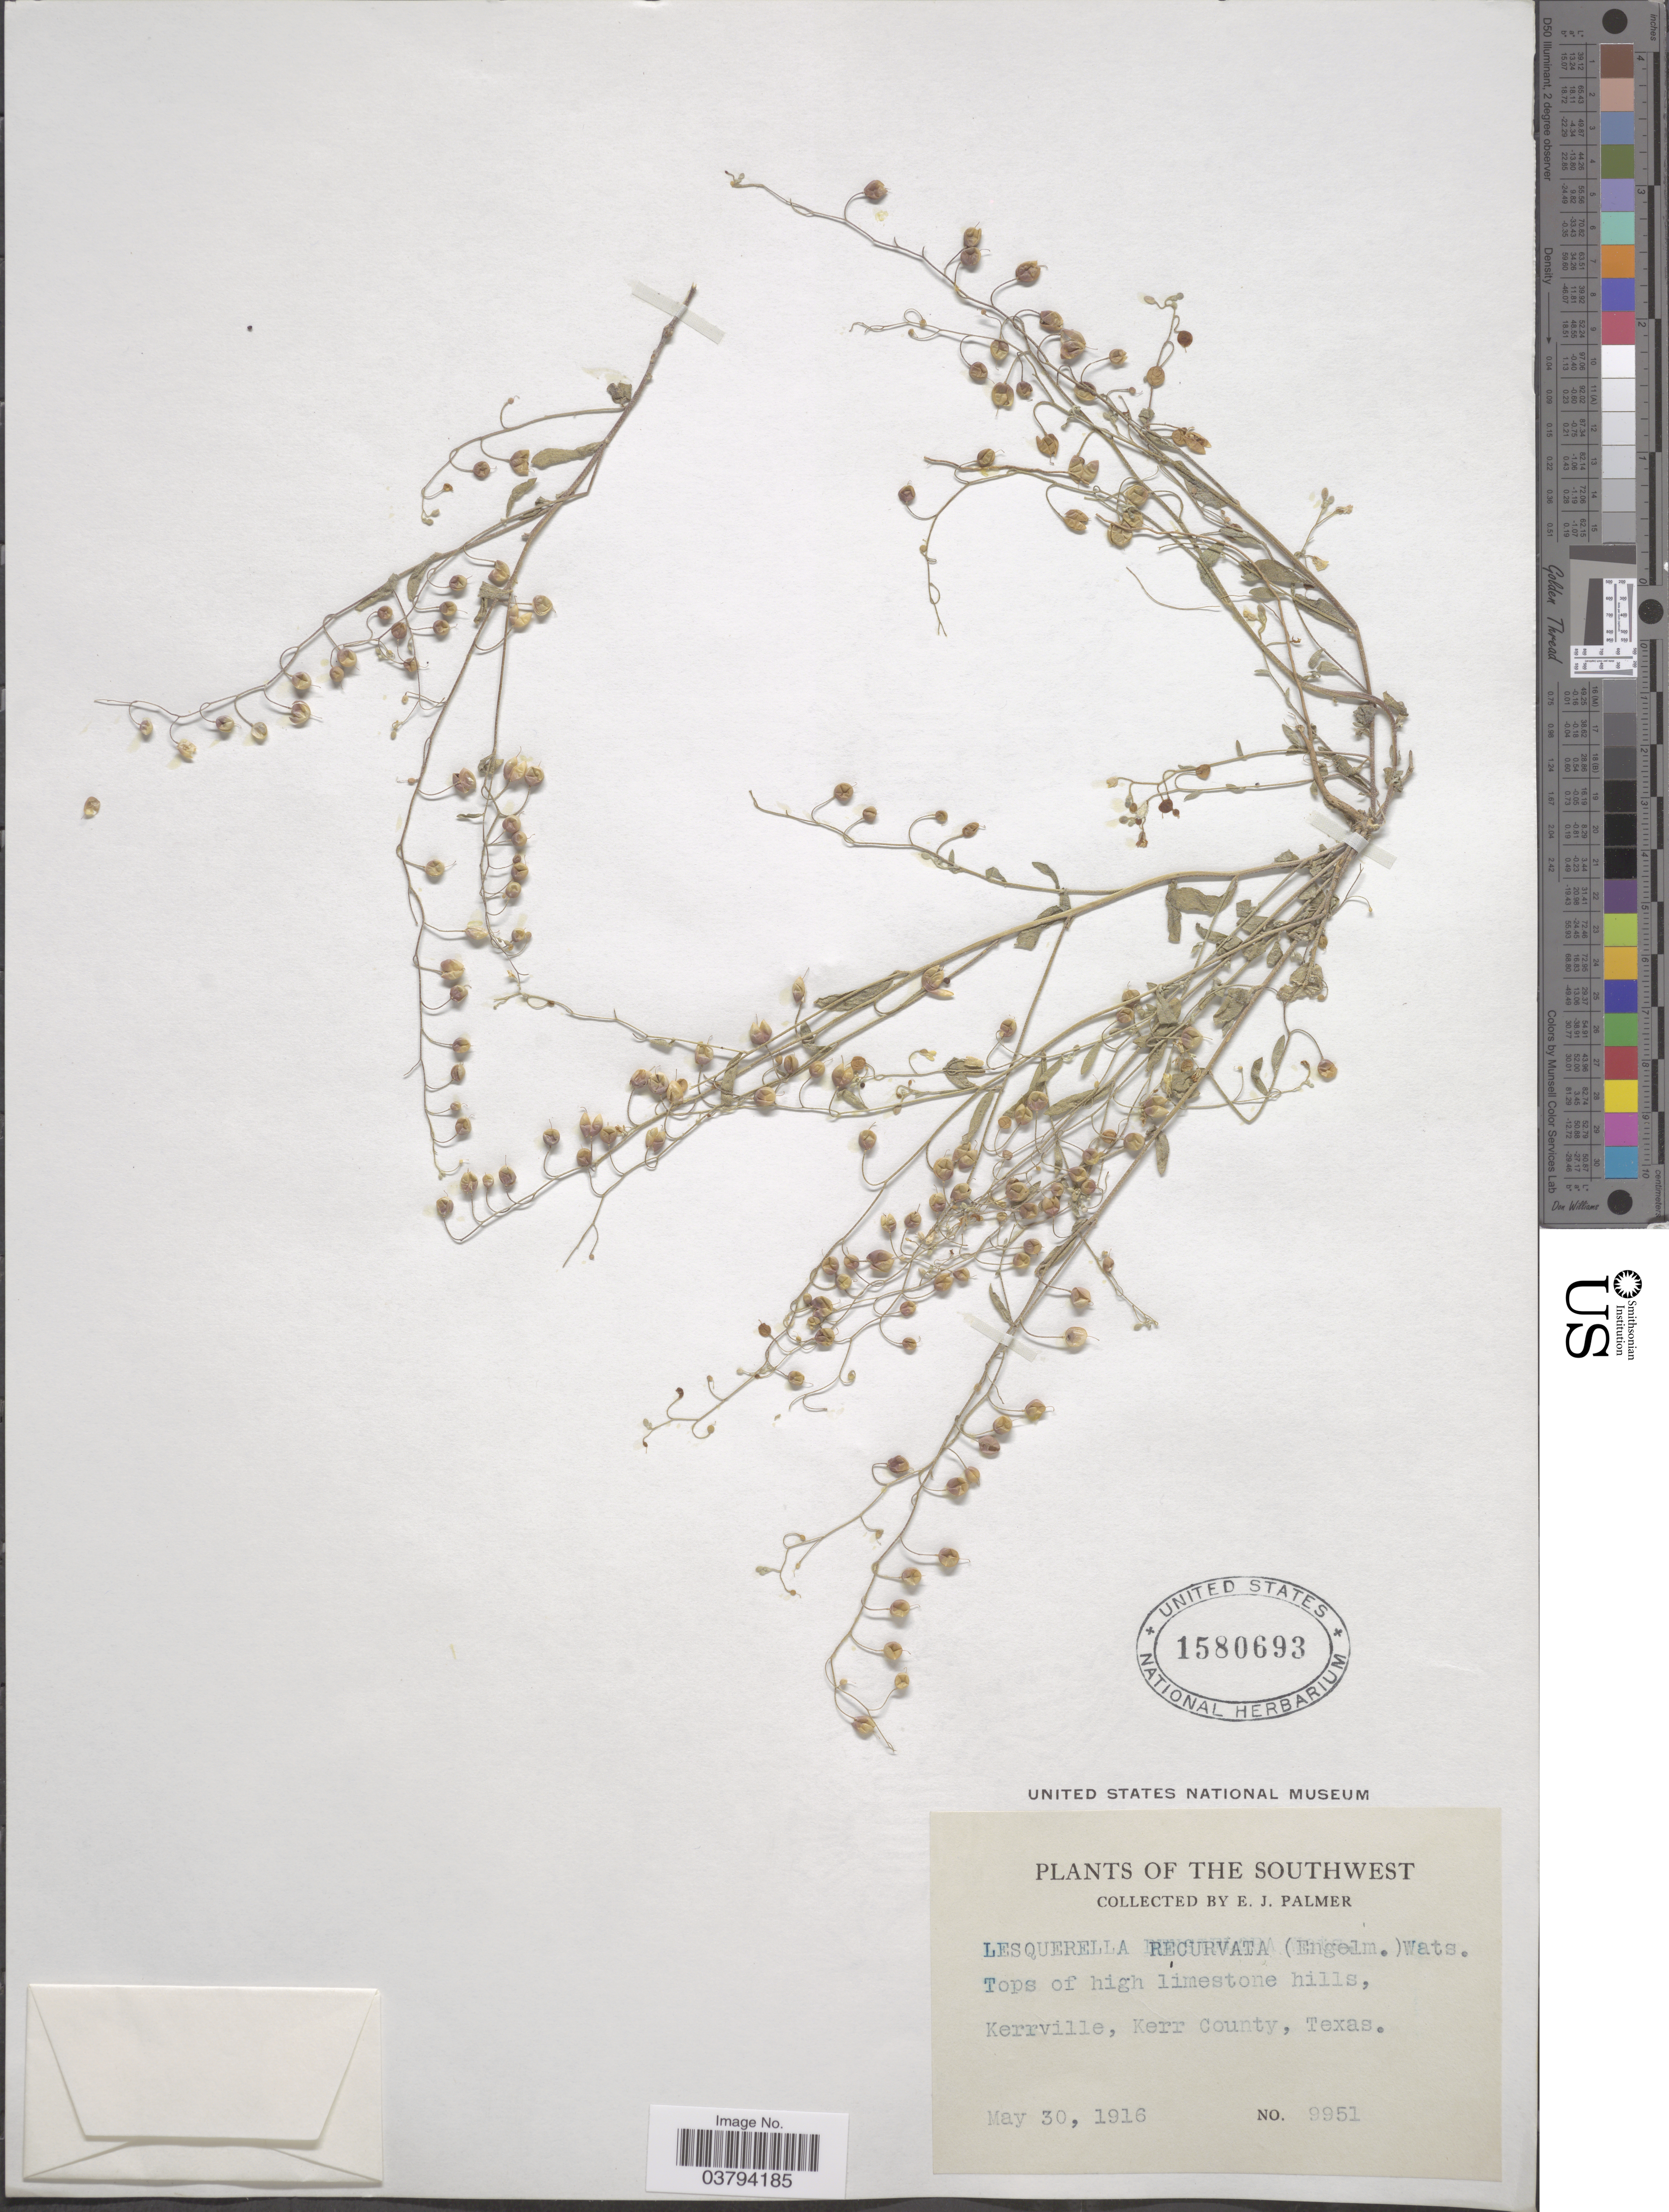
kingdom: Plantae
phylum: Tracheophyta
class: Magnoliopsida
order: Brassicales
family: Brassicaceae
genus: Lesquerella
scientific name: Lesquerella recurvata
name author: (Englem. ex A. Gray) S. Watson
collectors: E. J. Palmer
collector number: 9951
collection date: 1916-05-30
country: United States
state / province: Texas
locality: The Southwest. Kerrville, Kerr County.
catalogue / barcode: US 1580693